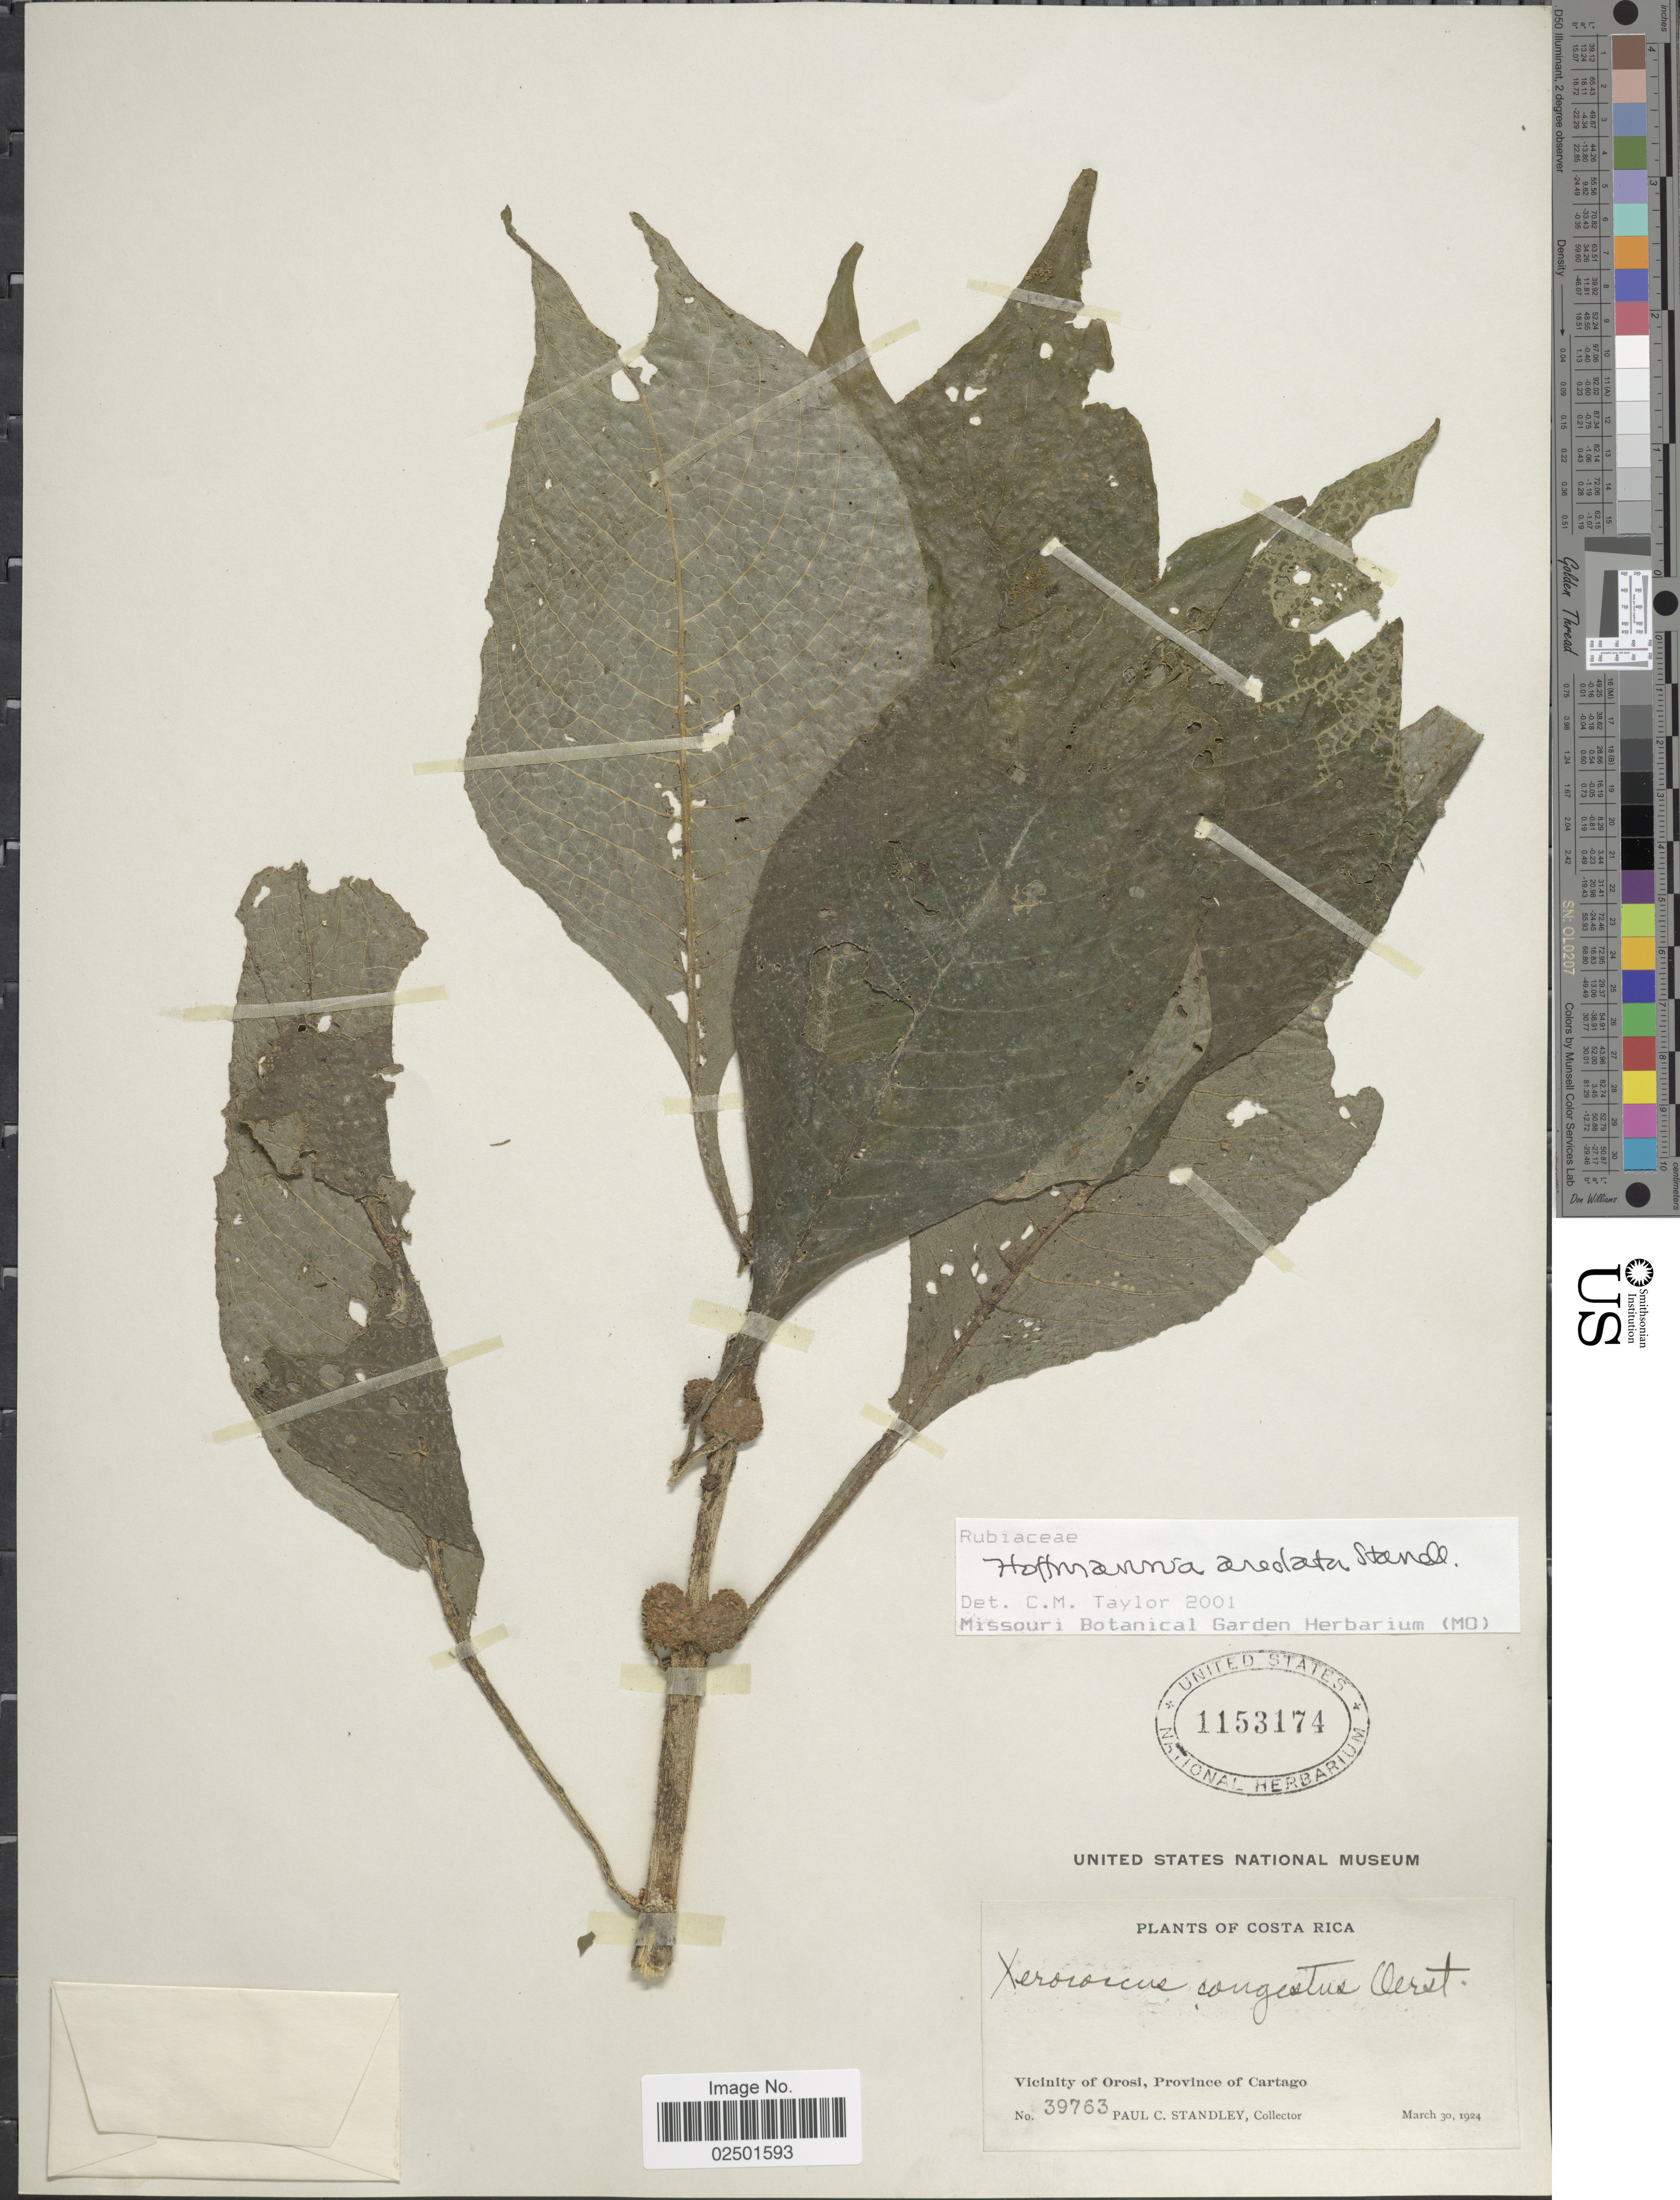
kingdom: Plantae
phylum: Tracheophyta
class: Magnoliopsida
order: Gentianales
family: Rubiaceae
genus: Hoffmannia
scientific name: Hoffmannia areolata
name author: Standl.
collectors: P. C. Standley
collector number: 39763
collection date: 1924-03-30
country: Costa Rica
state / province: Cartago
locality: Vicinity of Orosi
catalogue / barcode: US 1153174